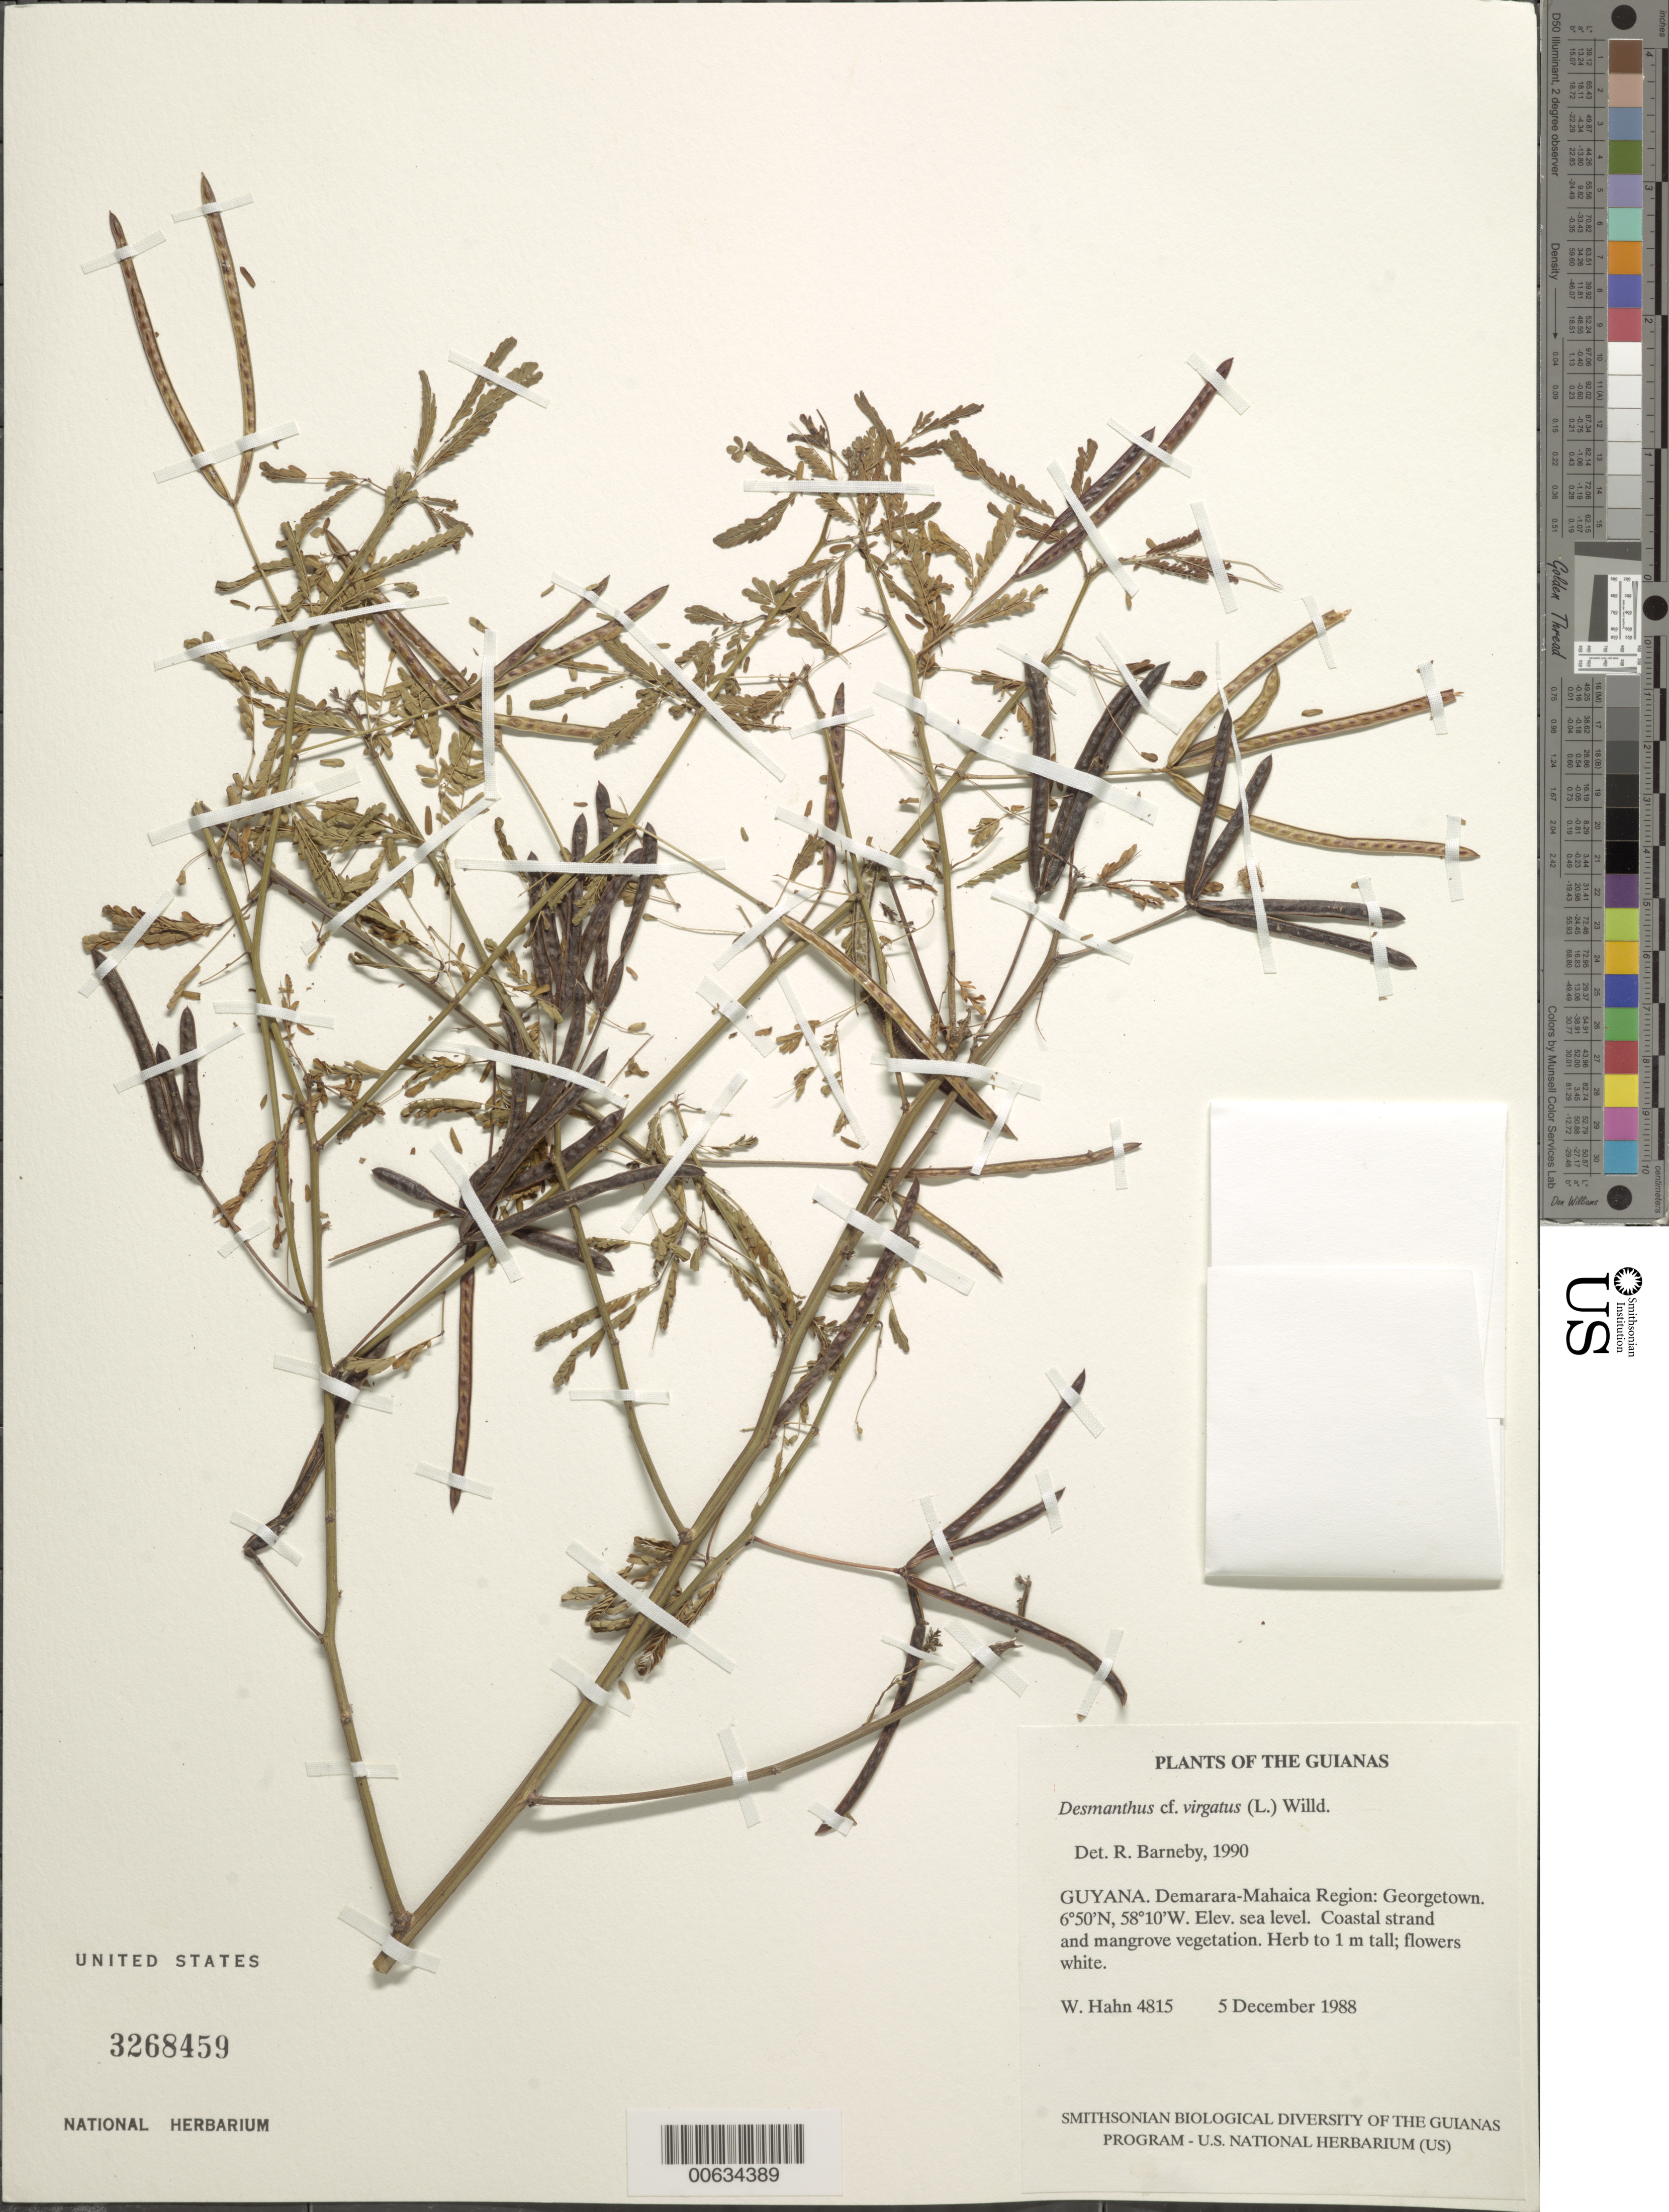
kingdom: Plantae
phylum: Tracheophyta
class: Magnoliopsida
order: Fabales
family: Fabaceae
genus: Desmanthus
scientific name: Desmanthus virgatus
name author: (L.) Willd.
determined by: Barneby, Rupert C., (NY)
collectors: W. Hahn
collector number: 4815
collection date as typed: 5 December 1988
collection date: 1988-12-05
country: Guyana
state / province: Demerara-Mahaica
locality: Georgetown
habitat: Coastal strand and mangrove vegetation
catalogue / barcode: US 3268459